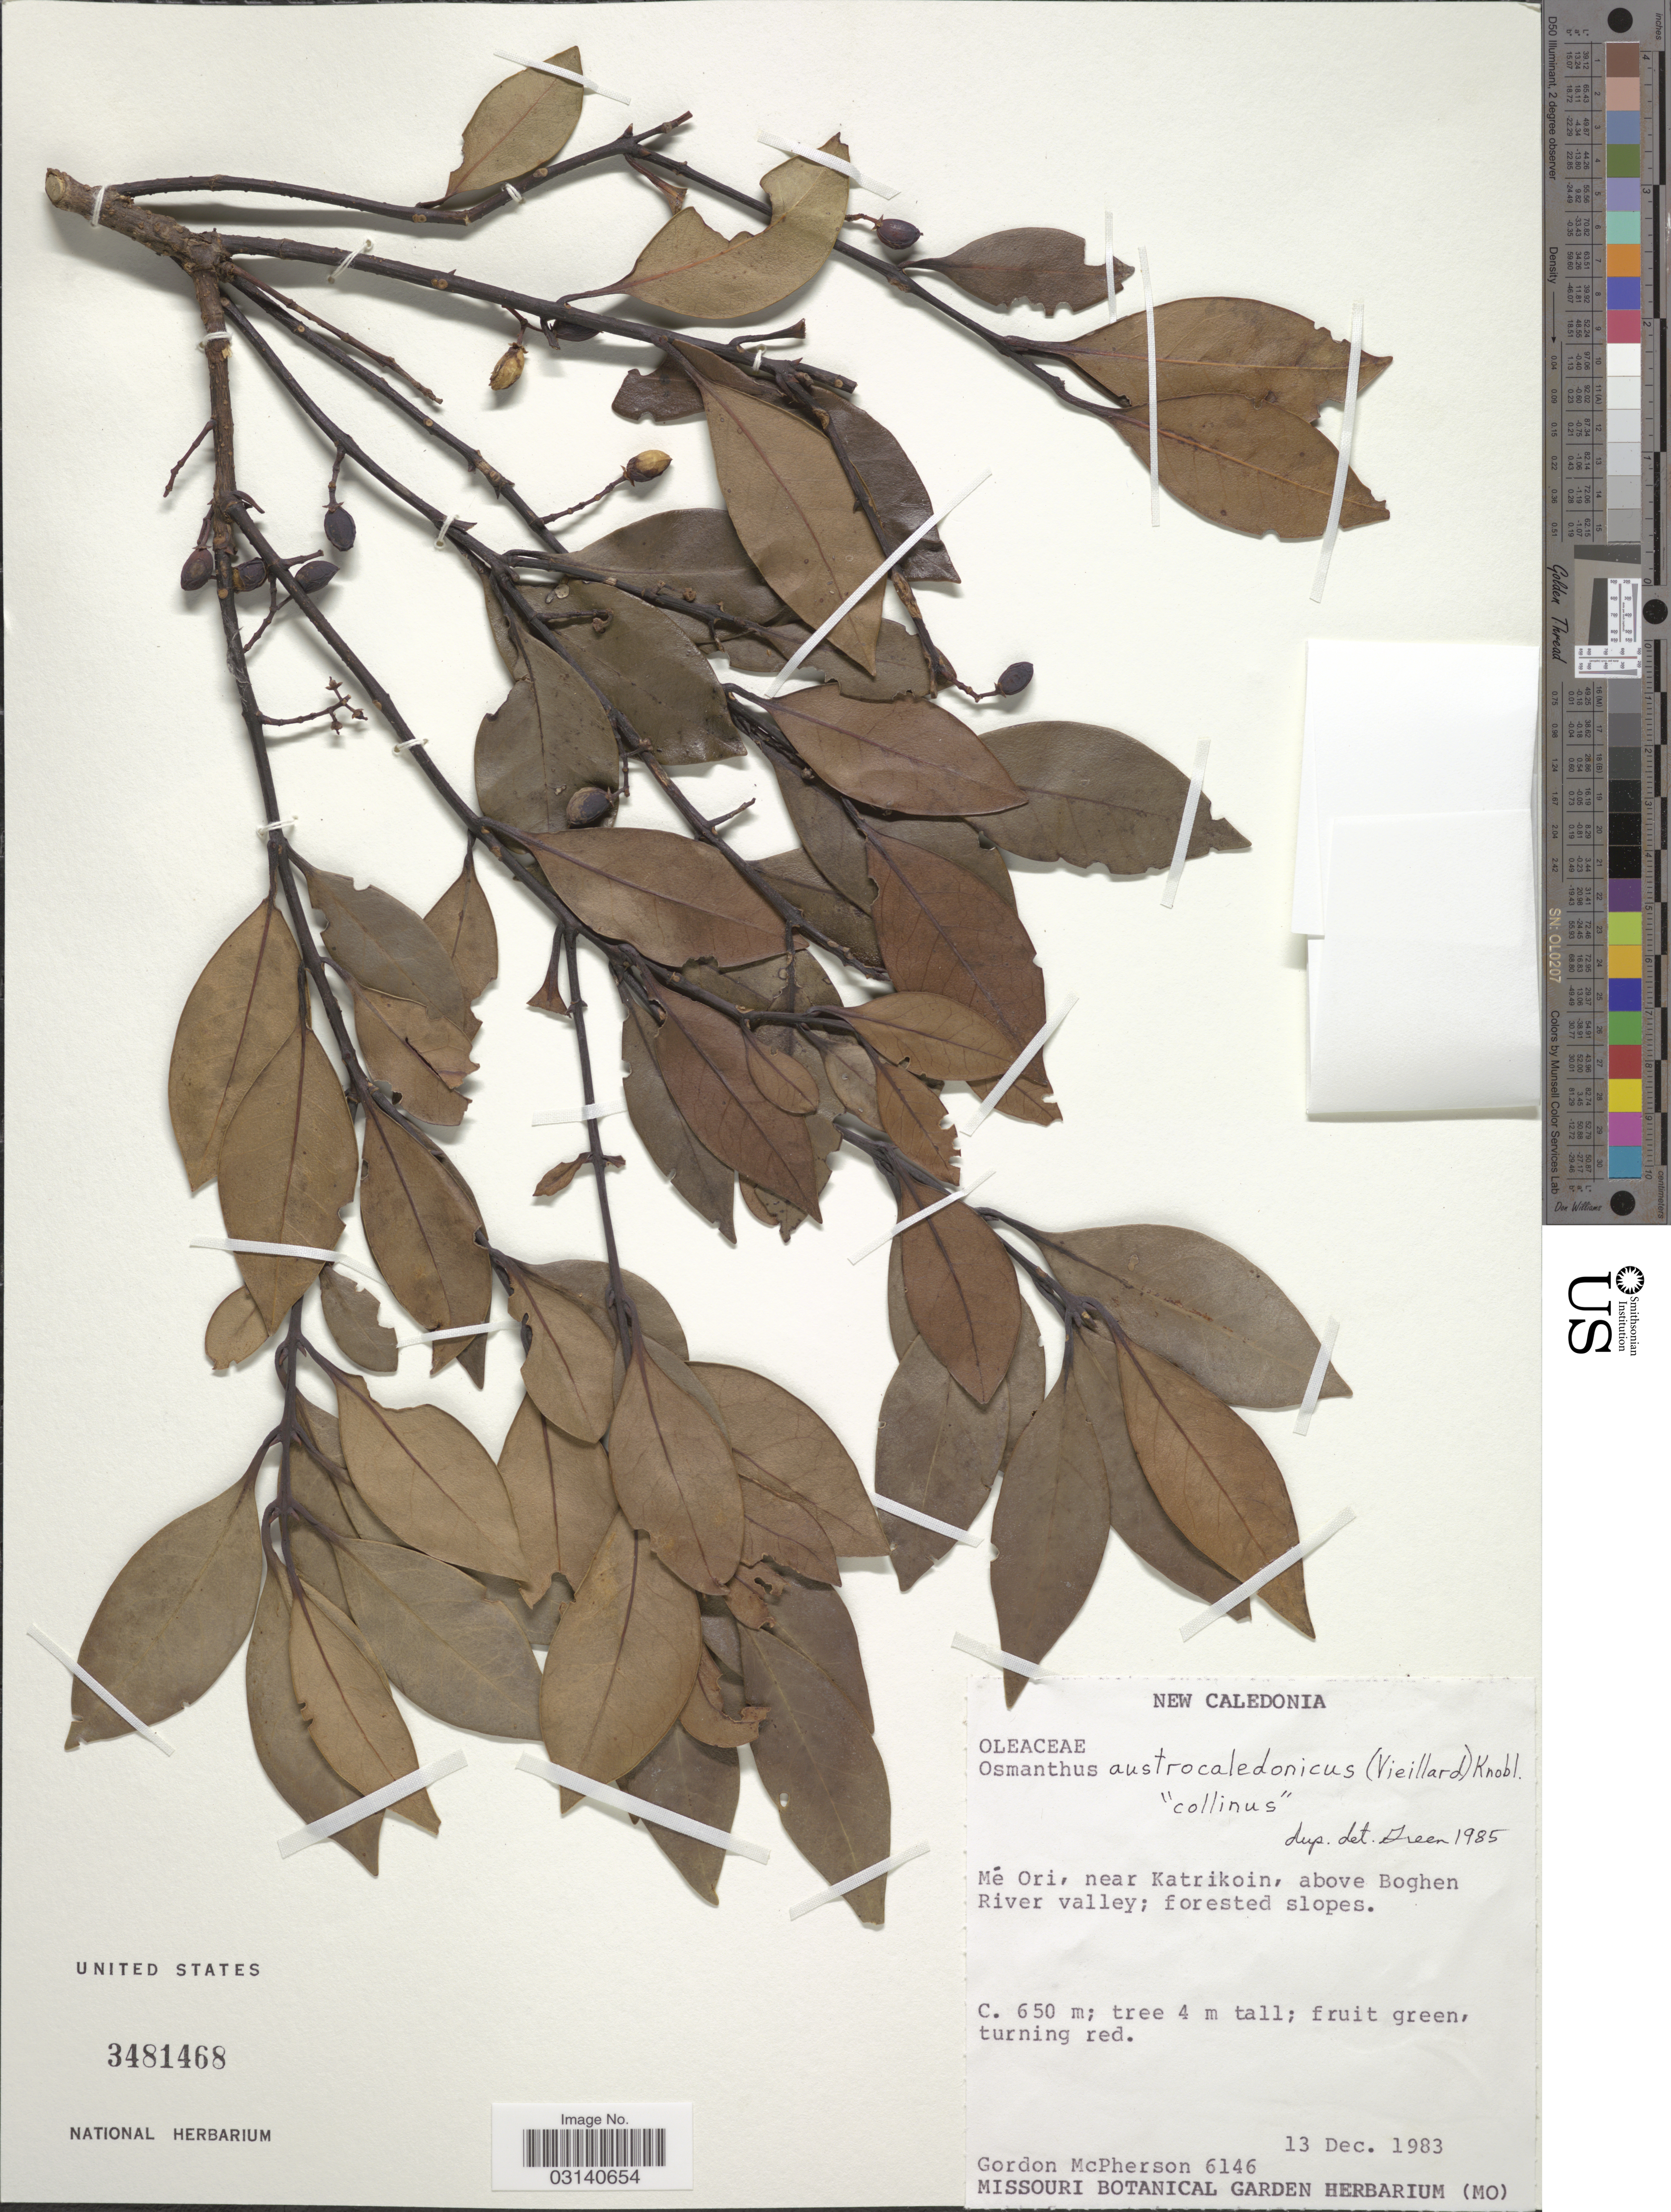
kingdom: Plantae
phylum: Tracheophyta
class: Magnoliopsida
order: Lamiales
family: Oleaceae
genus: Notelaea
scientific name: Notelaea austrocaledonica var. collina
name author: (Schltr.) Pillon & J. Dupin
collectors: G. D. McPherson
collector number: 6146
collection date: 1983-12-13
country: New Caledonia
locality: Mé Ori, near Katrikoin, above Boghen River valley; forested slopes.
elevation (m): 650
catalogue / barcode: US 3481468